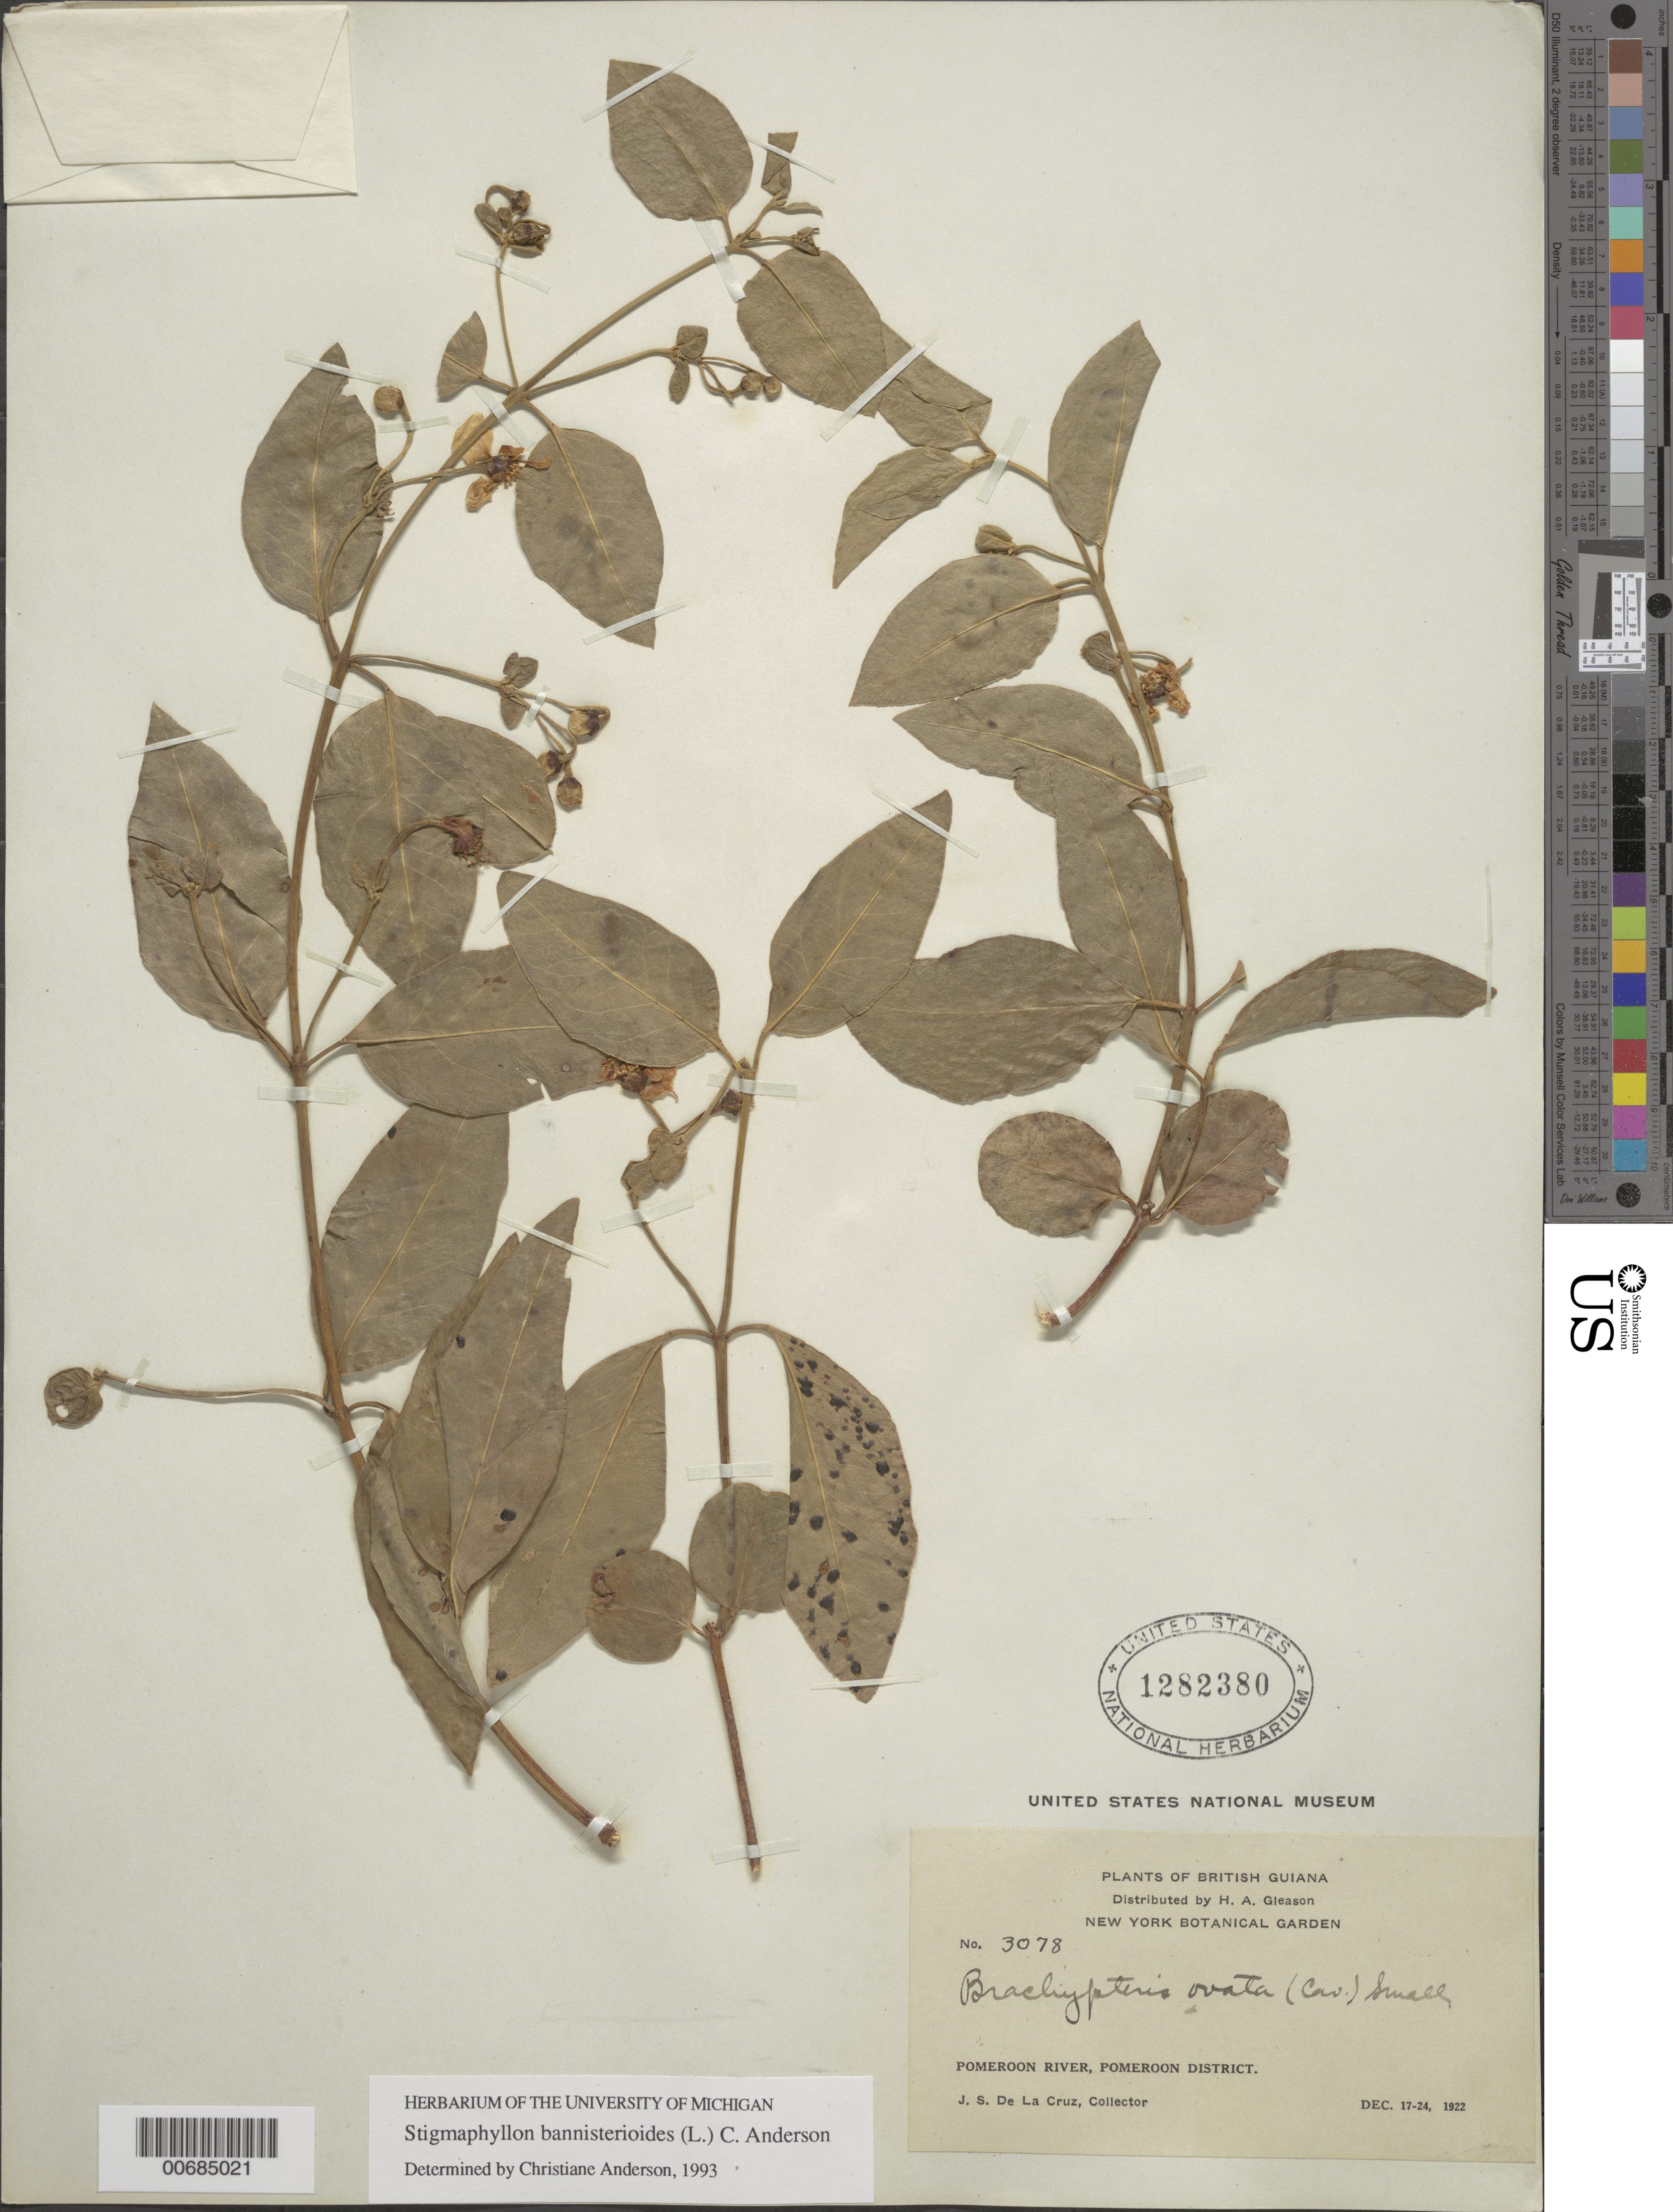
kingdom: Plantae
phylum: Tracheophyta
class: Magnoliopsida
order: Malpighiales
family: Malpighiaceae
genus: Stigmaphyllon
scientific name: Stigmaphyllon bannisterioides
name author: (L.) C.E. Anderson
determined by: Anderson, C.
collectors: J. S. de la Cruz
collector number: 3078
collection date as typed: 17-Dec-22 to 24-Dec-22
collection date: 1922-12-17/1922-12-24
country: Guyana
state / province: Pomeroon-Supenaam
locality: Pomeroon R.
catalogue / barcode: US 1282380